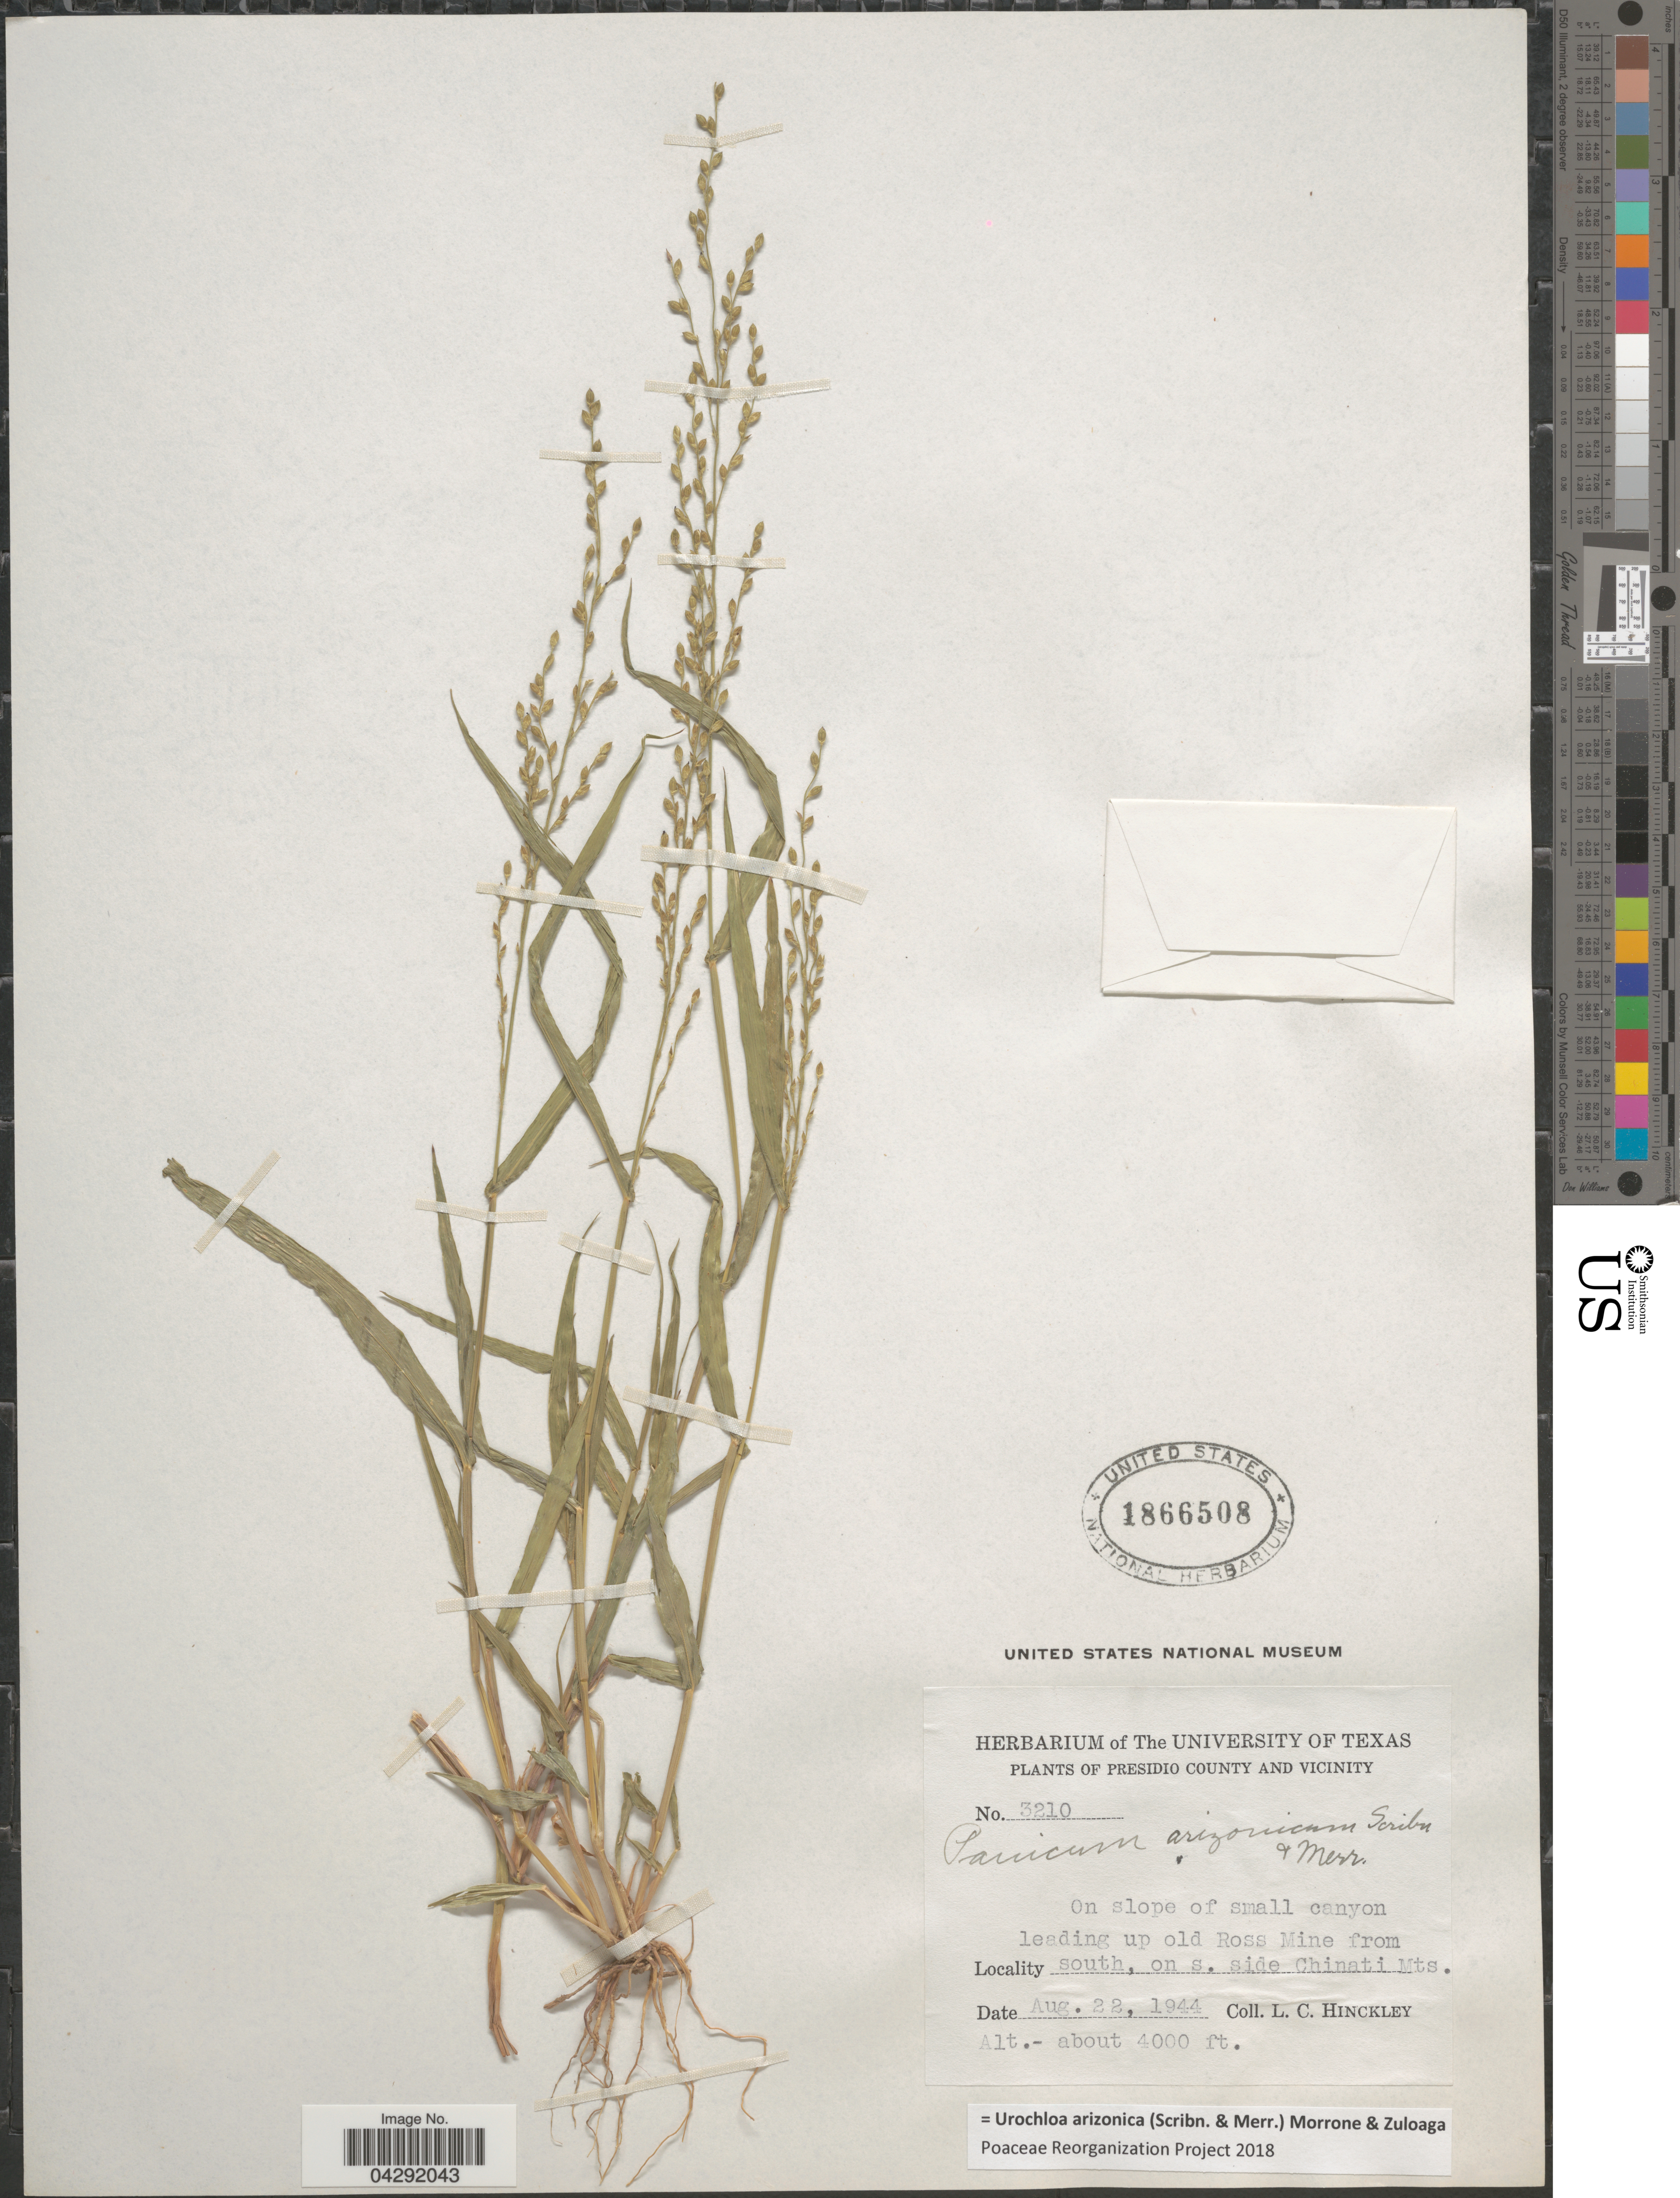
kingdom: Plantae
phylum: Tracheophyta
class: Liliopsida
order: Poales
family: Poaceae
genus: Urochloa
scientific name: Urochloa arizonica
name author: (Scribn. & Merr.) Morrone & Zuloaga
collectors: L. Hinckley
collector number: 3210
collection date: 1944-08-22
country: United States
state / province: Texas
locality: Presidio County and vicinity. On slope of small canyon leading up old Ross Mine from south, on s. side Chinati Mts.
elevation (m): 1219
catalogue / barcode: US 1866508